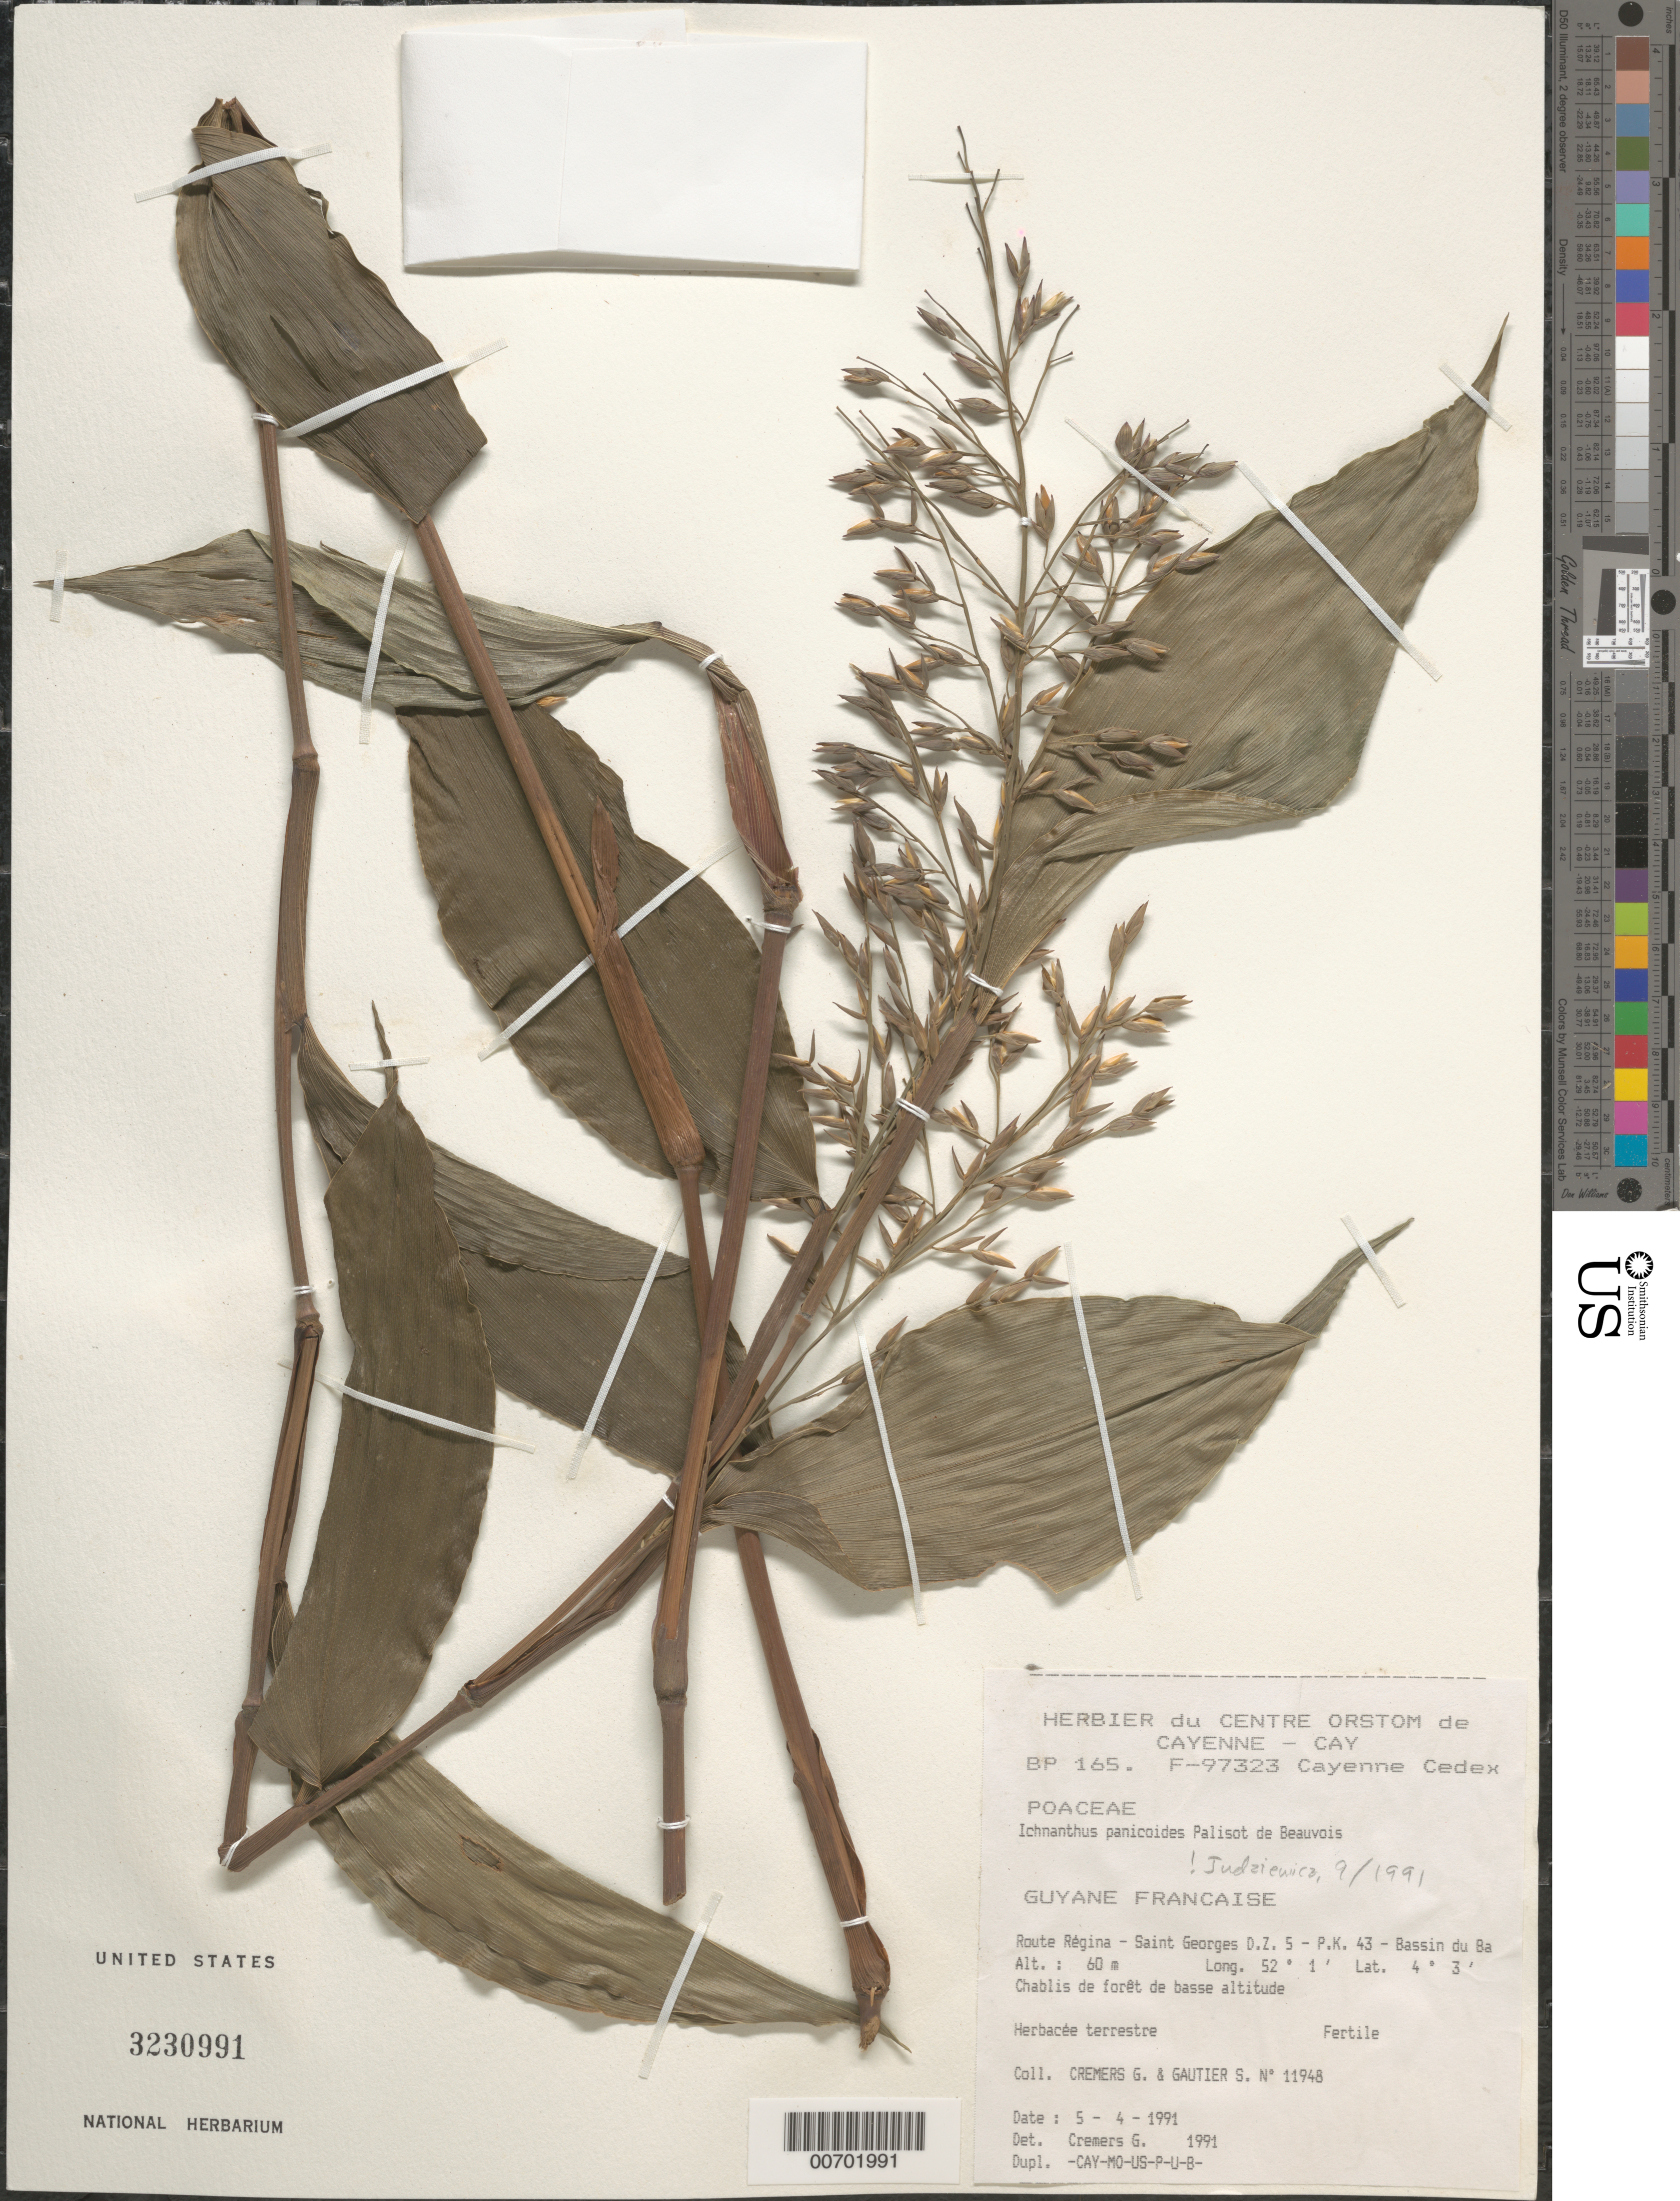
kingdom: Plantae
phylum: Tracheophyta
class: Liliopsida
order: Poales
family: Poaceae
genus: Ichnanthus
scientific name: Ichnanthus panicoides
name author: P. Beauv.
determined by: Judziewicz, E. J.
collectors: G. Cremers & S. Gautier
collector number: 11948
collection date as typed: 5-Apr-91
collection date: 1991-04-05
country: French Guiana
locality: Route Régina, Saint Georges, DZ 5-PK43, Bassin de l'Approuague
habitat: Chablis forêt de basse altitude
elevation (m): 60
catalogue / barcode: US 3230991